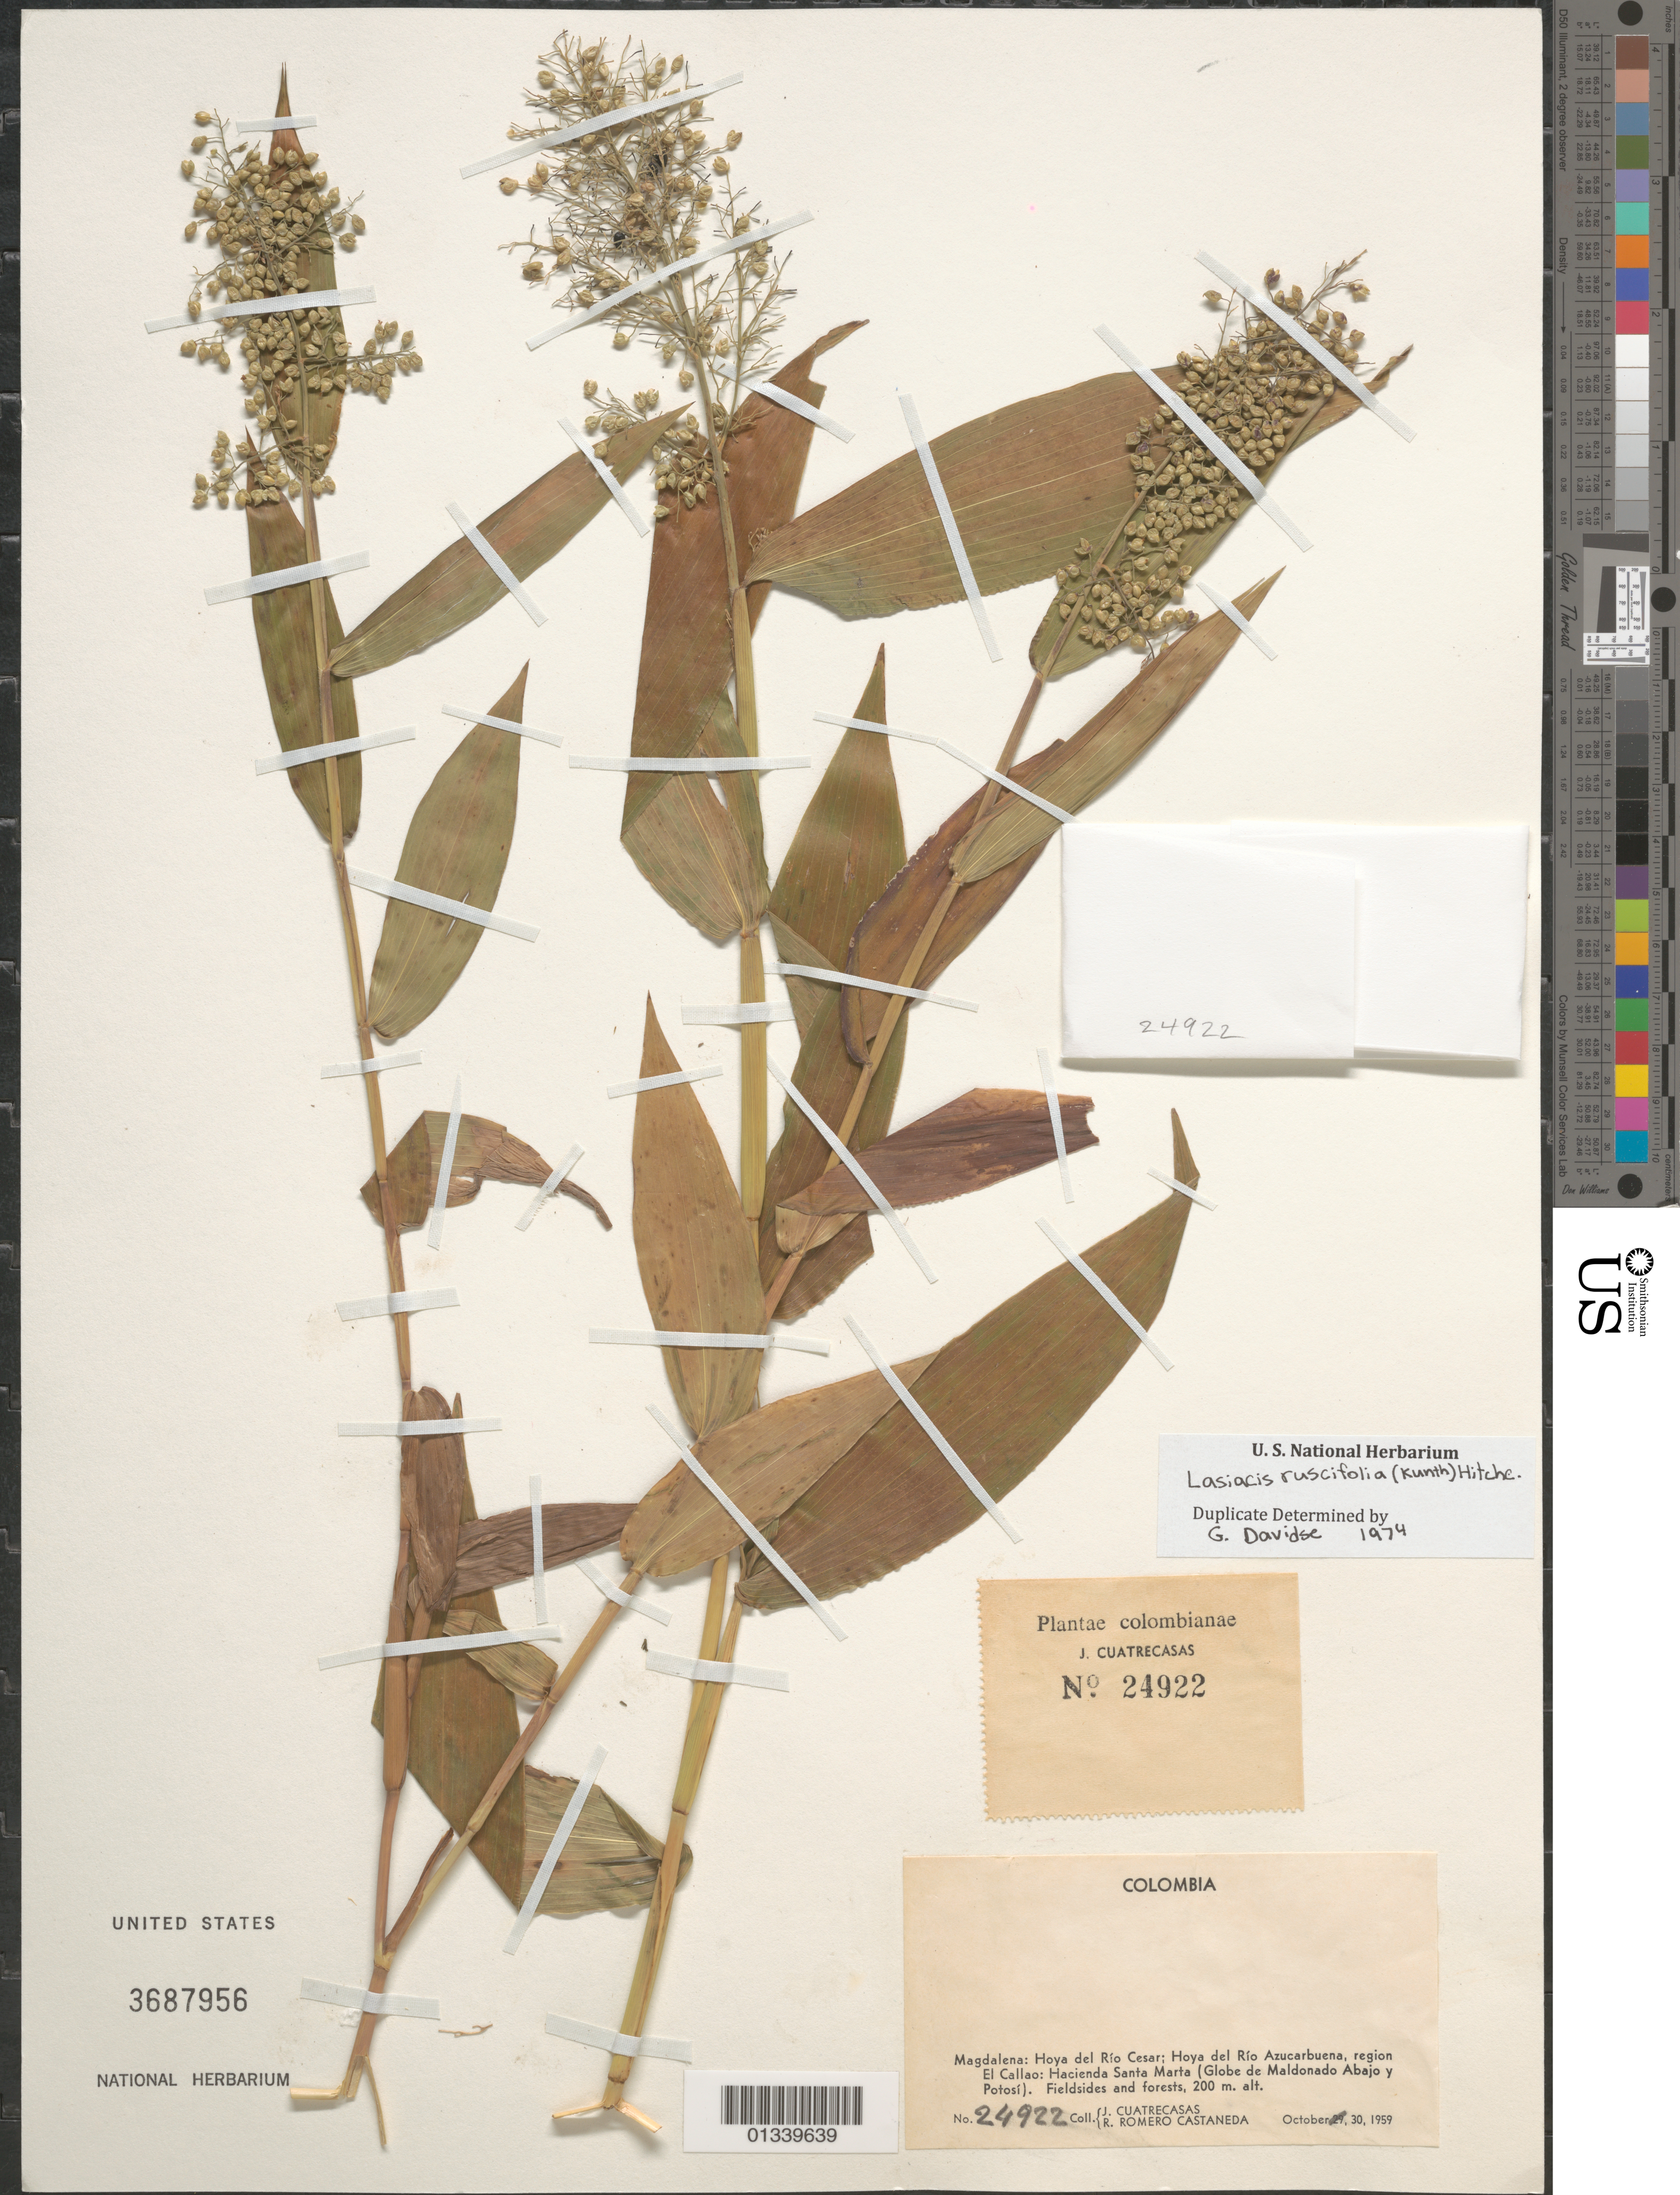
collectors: J. Cuatrecasas & R. Romero Castañeda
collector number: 24922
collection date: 1959-10-30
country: Colombia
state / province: Magdalena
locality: Hoya del Rio Cesar; Hoya del Rio Azucarbuena, region El Callao: Hacienda Santa Marta (Glode de Maldonado Abajo y Potosi)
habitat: Fieldsides and forests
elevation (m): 200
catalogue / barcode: US 3687956